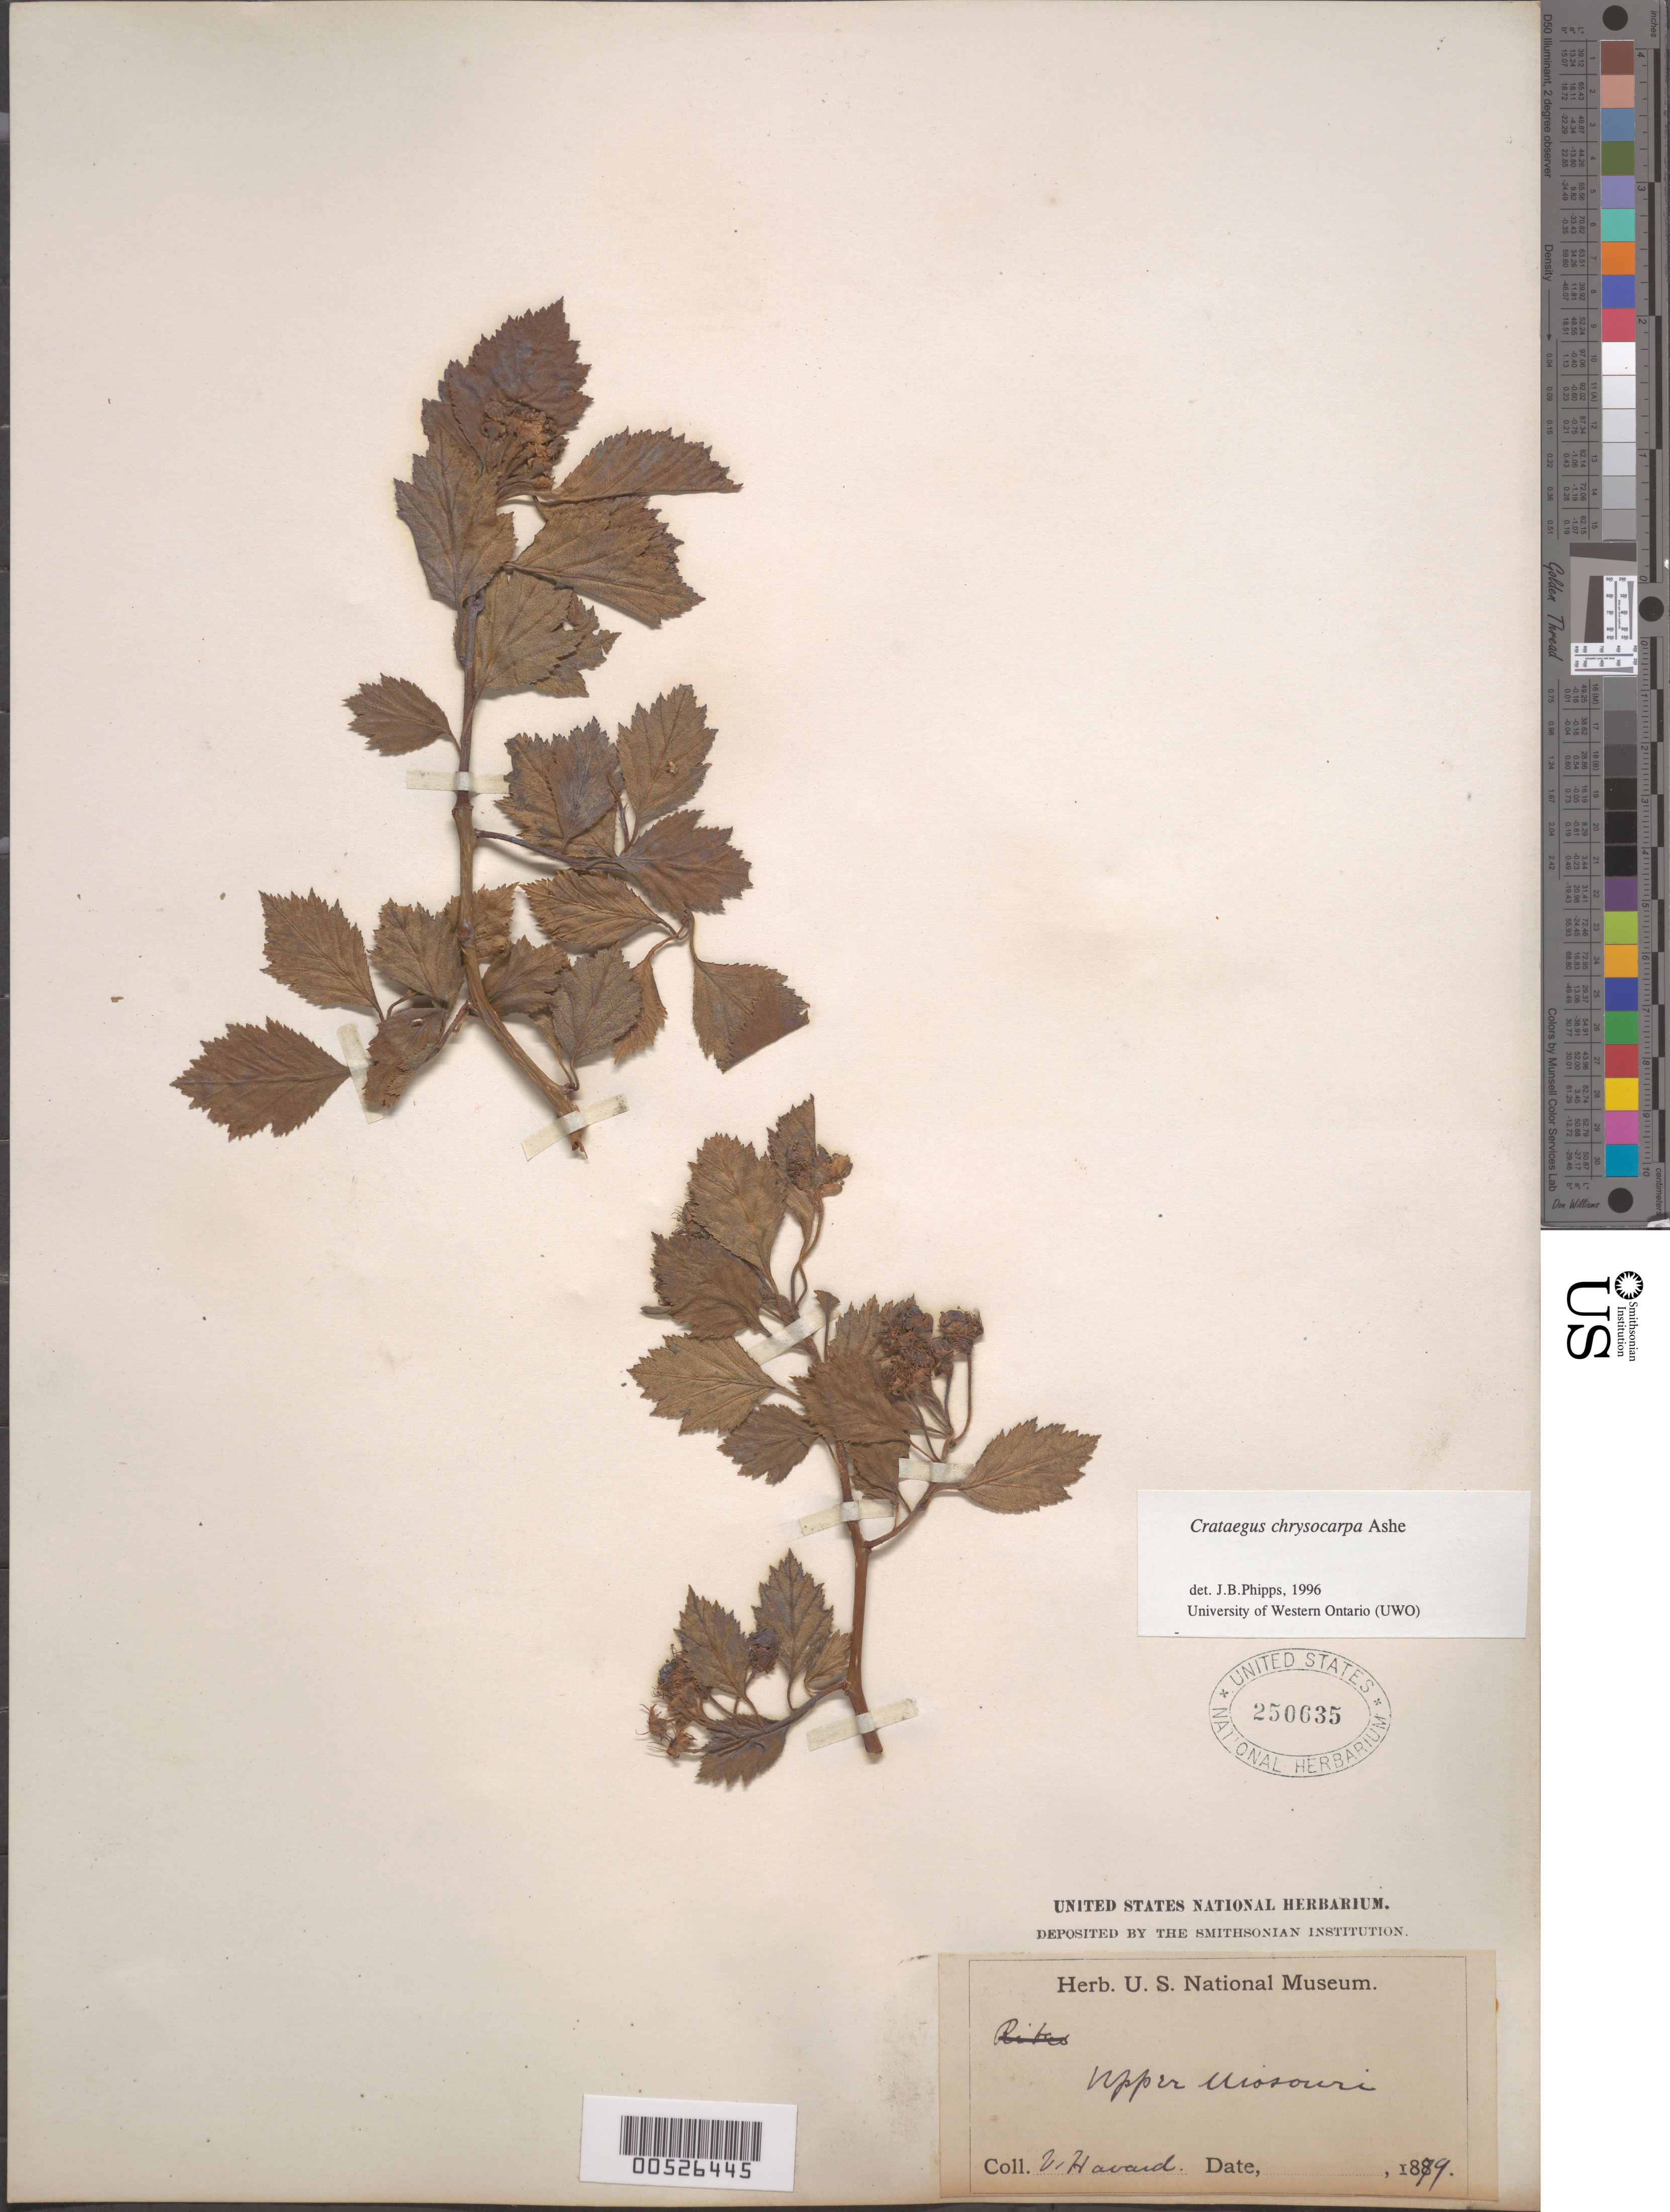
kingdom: Plantae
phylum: Tracheophyta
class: Magnoliopsida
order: Rosales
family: Rosaceae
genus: Crataegus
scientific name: Crataegus chrysocarpa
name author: Ashe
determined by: Phipps, James B., (UWO), University of Western Ontario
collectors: V. Havard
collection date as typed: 1879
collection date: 1879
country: United States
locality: Upper Missouri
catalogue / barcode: US 250635